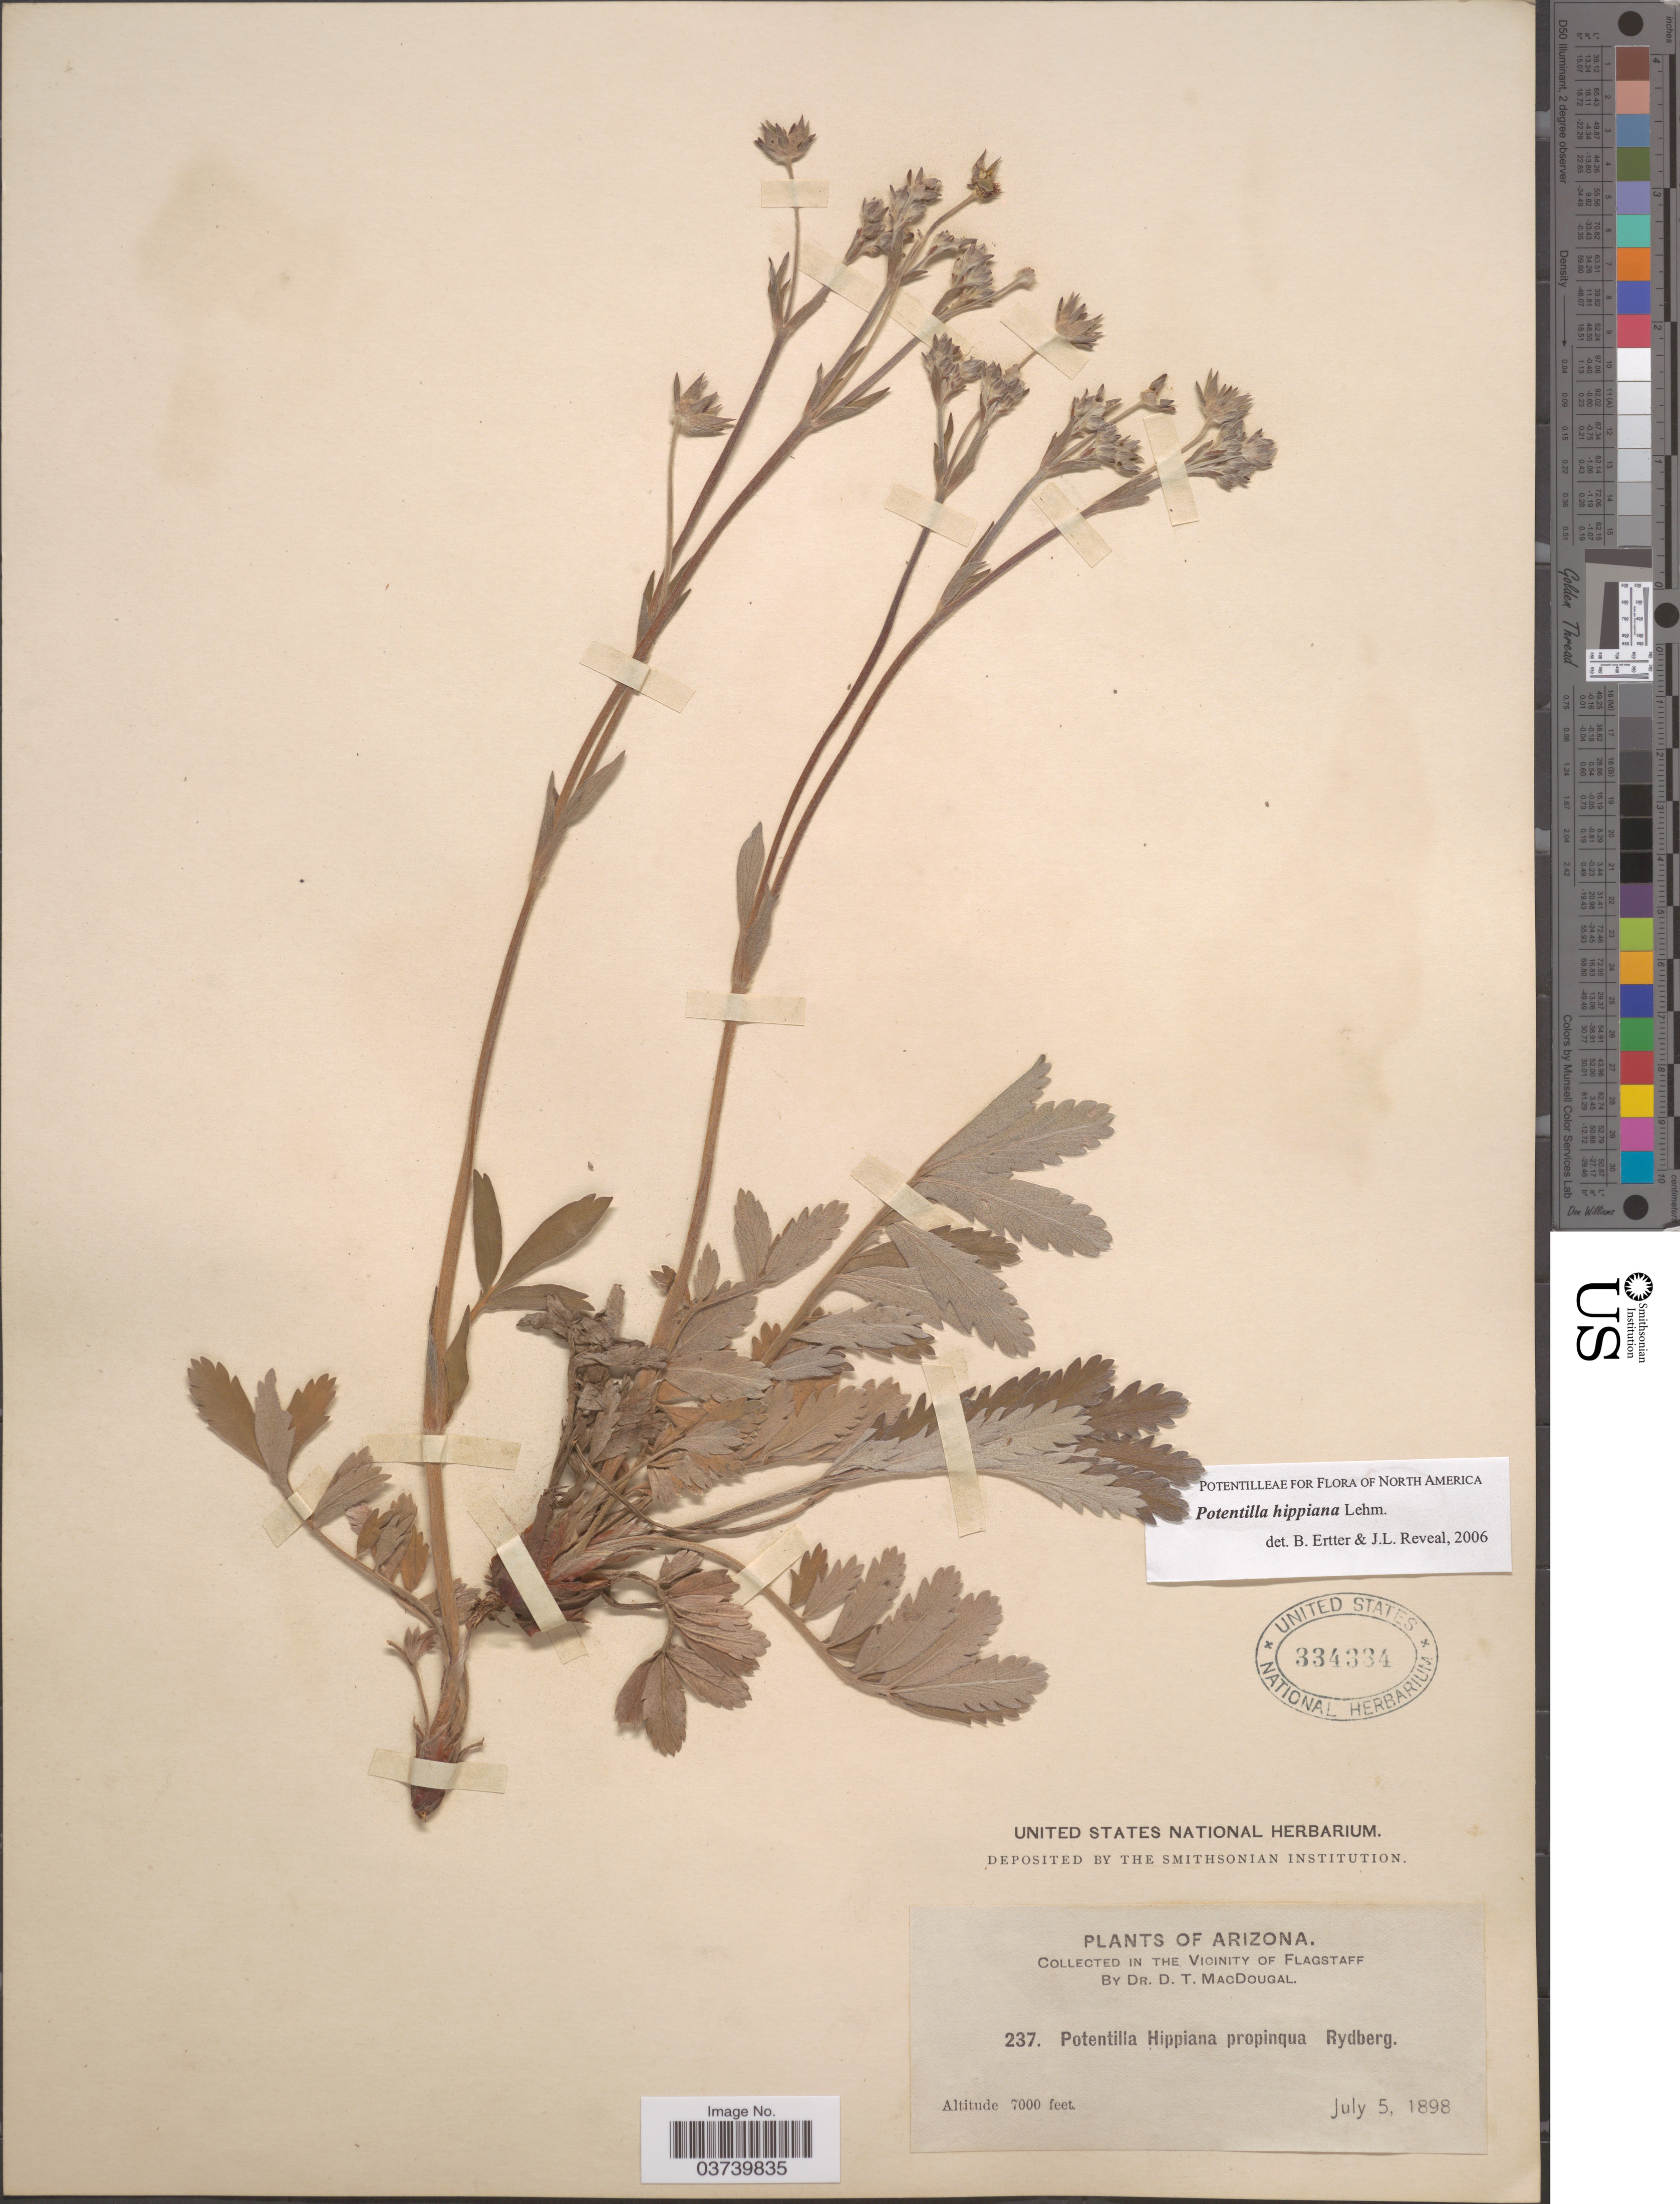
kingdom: Plantae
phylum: Tracheophyta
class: Magnoliopsida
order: Rosales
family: Rosaceae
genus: Potentilla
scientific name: Potentilla hippiana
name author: Lehm.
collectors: D. T. MacDougal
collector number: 237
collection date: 1898-07-05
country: United States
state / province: Arizona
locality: The vicinity of Flagstaff.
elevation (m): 2134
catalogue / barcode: US 334334